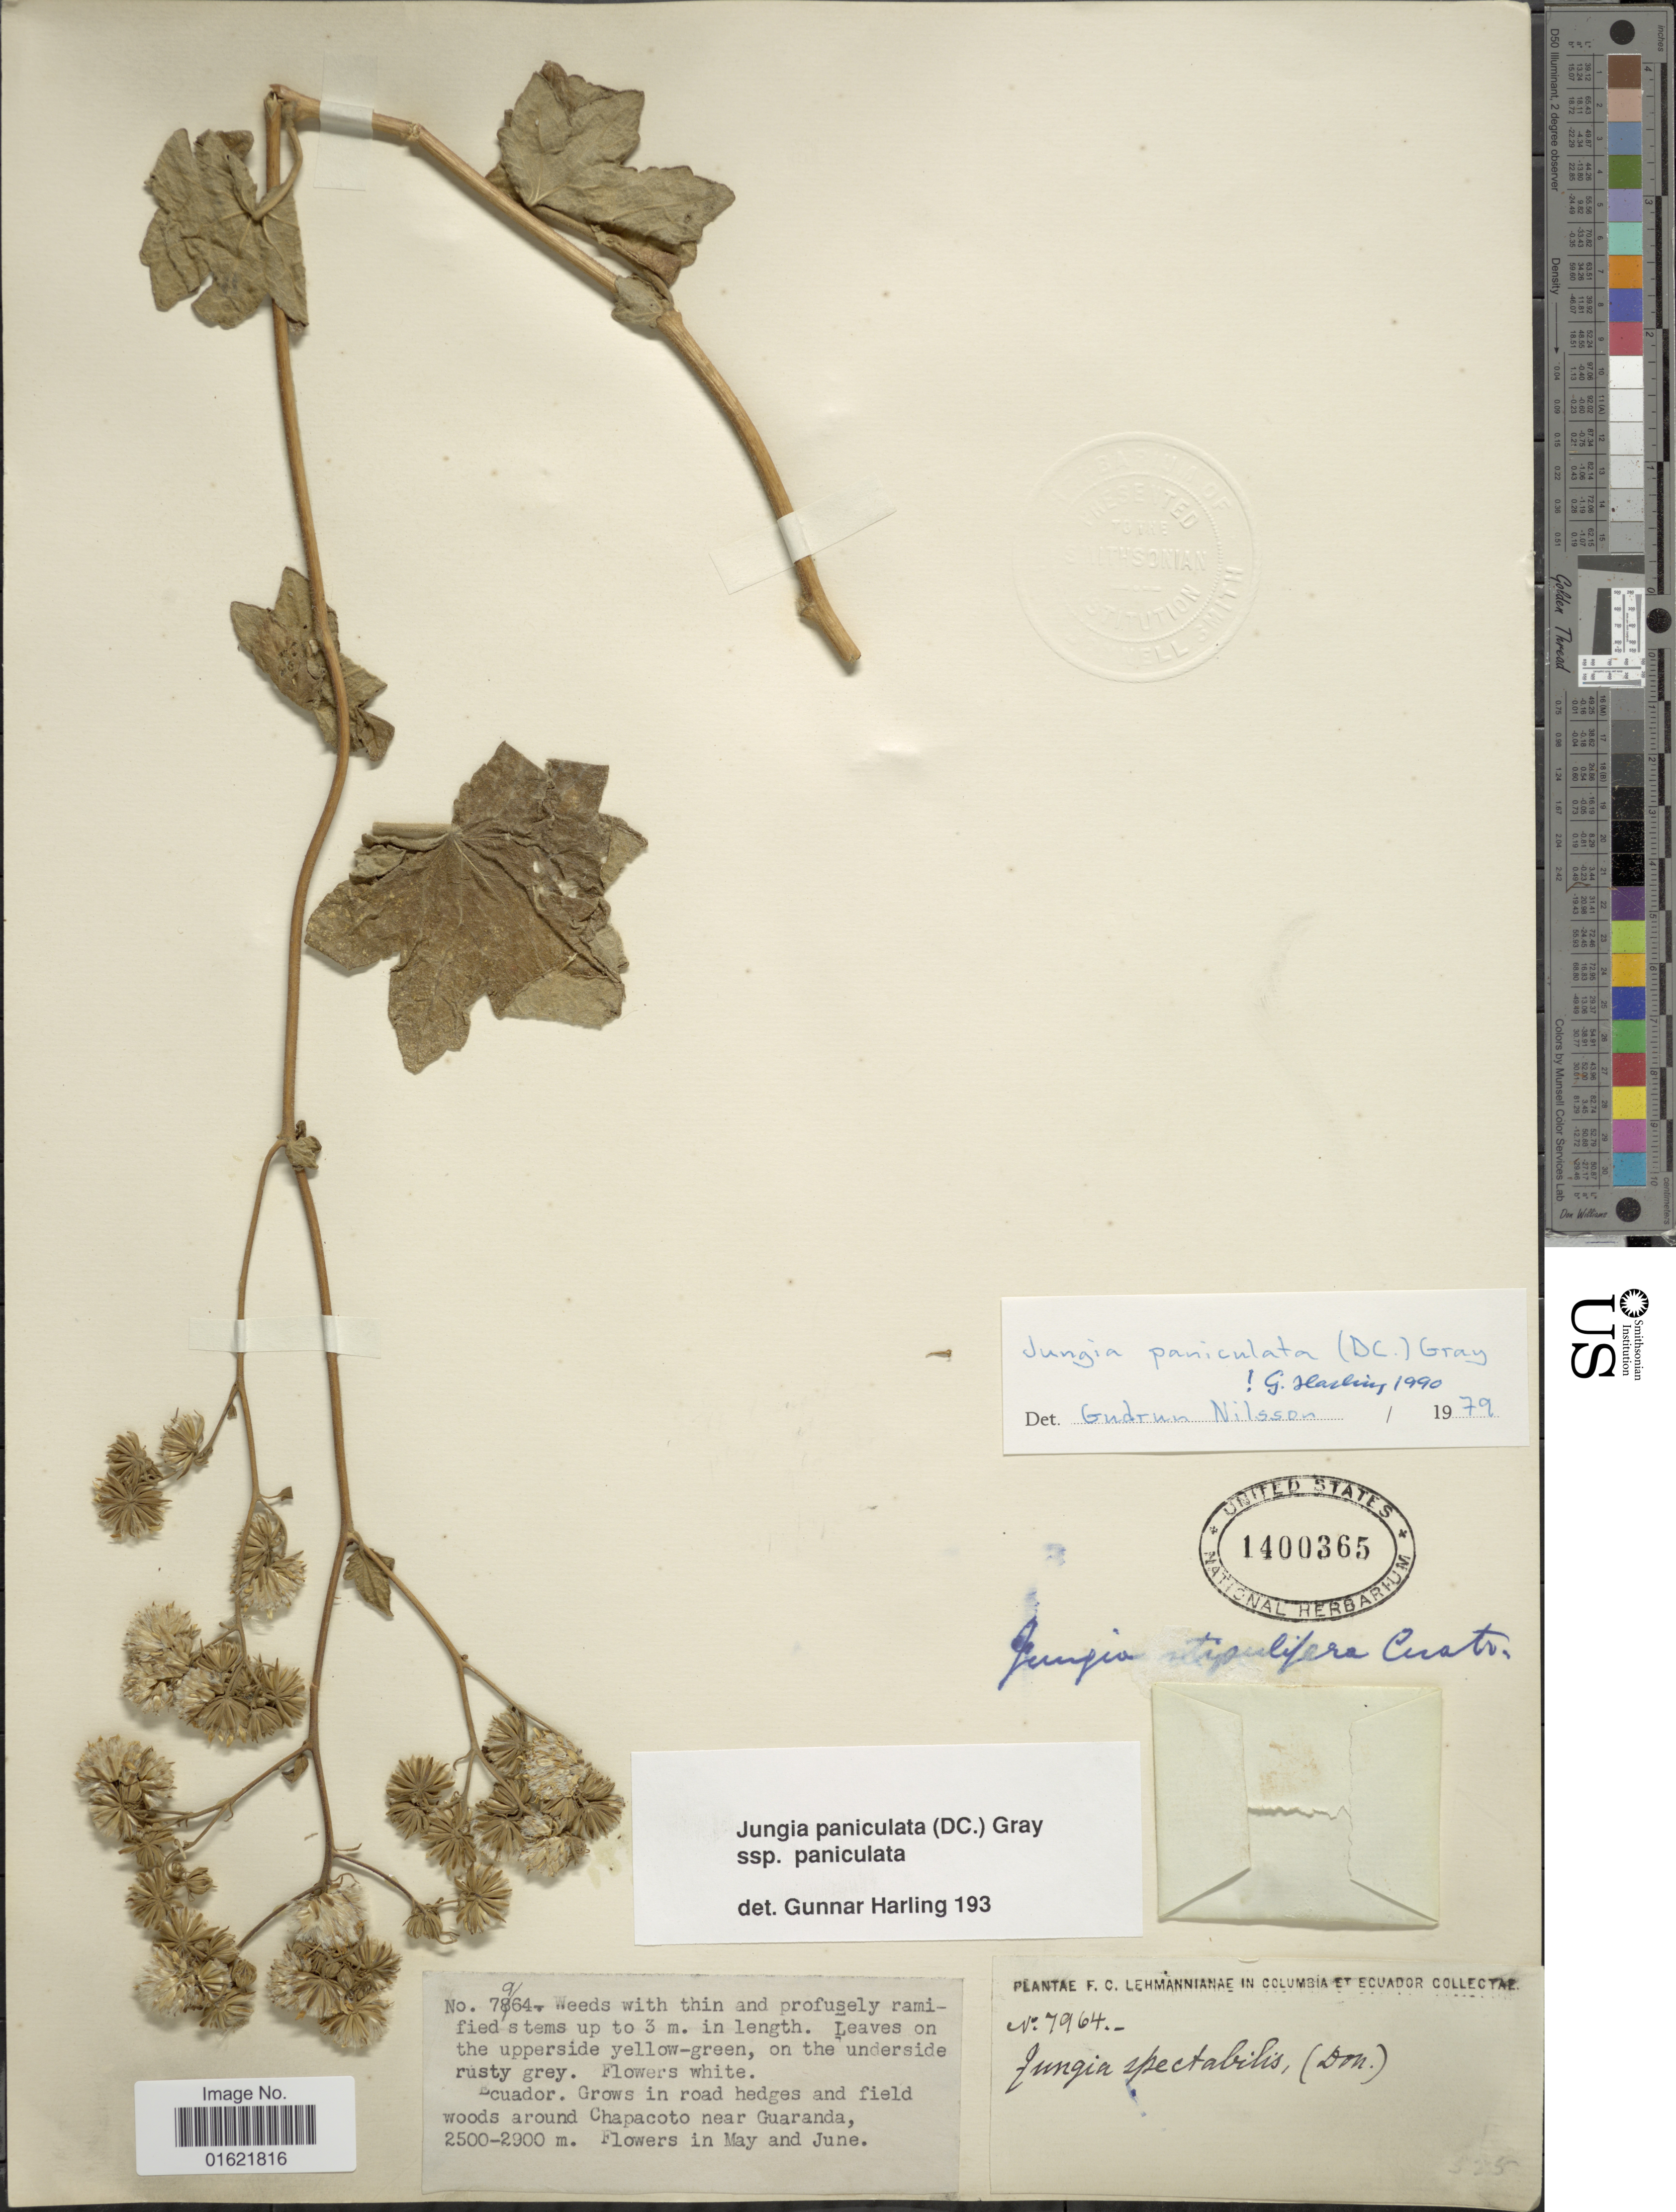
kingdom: Plantae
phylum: Tracheophyta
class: Magnoliopsida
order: Asterales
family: Asteraceae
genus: Jungia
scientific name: Jungia paniculata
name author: (DC.) A. Gray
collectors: F. C. Lehmann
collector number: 7964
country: Ecuador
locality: Grown in road hedges and field woods around Chapacoto near Guaranda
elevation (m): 2500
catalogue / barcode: US 1400365